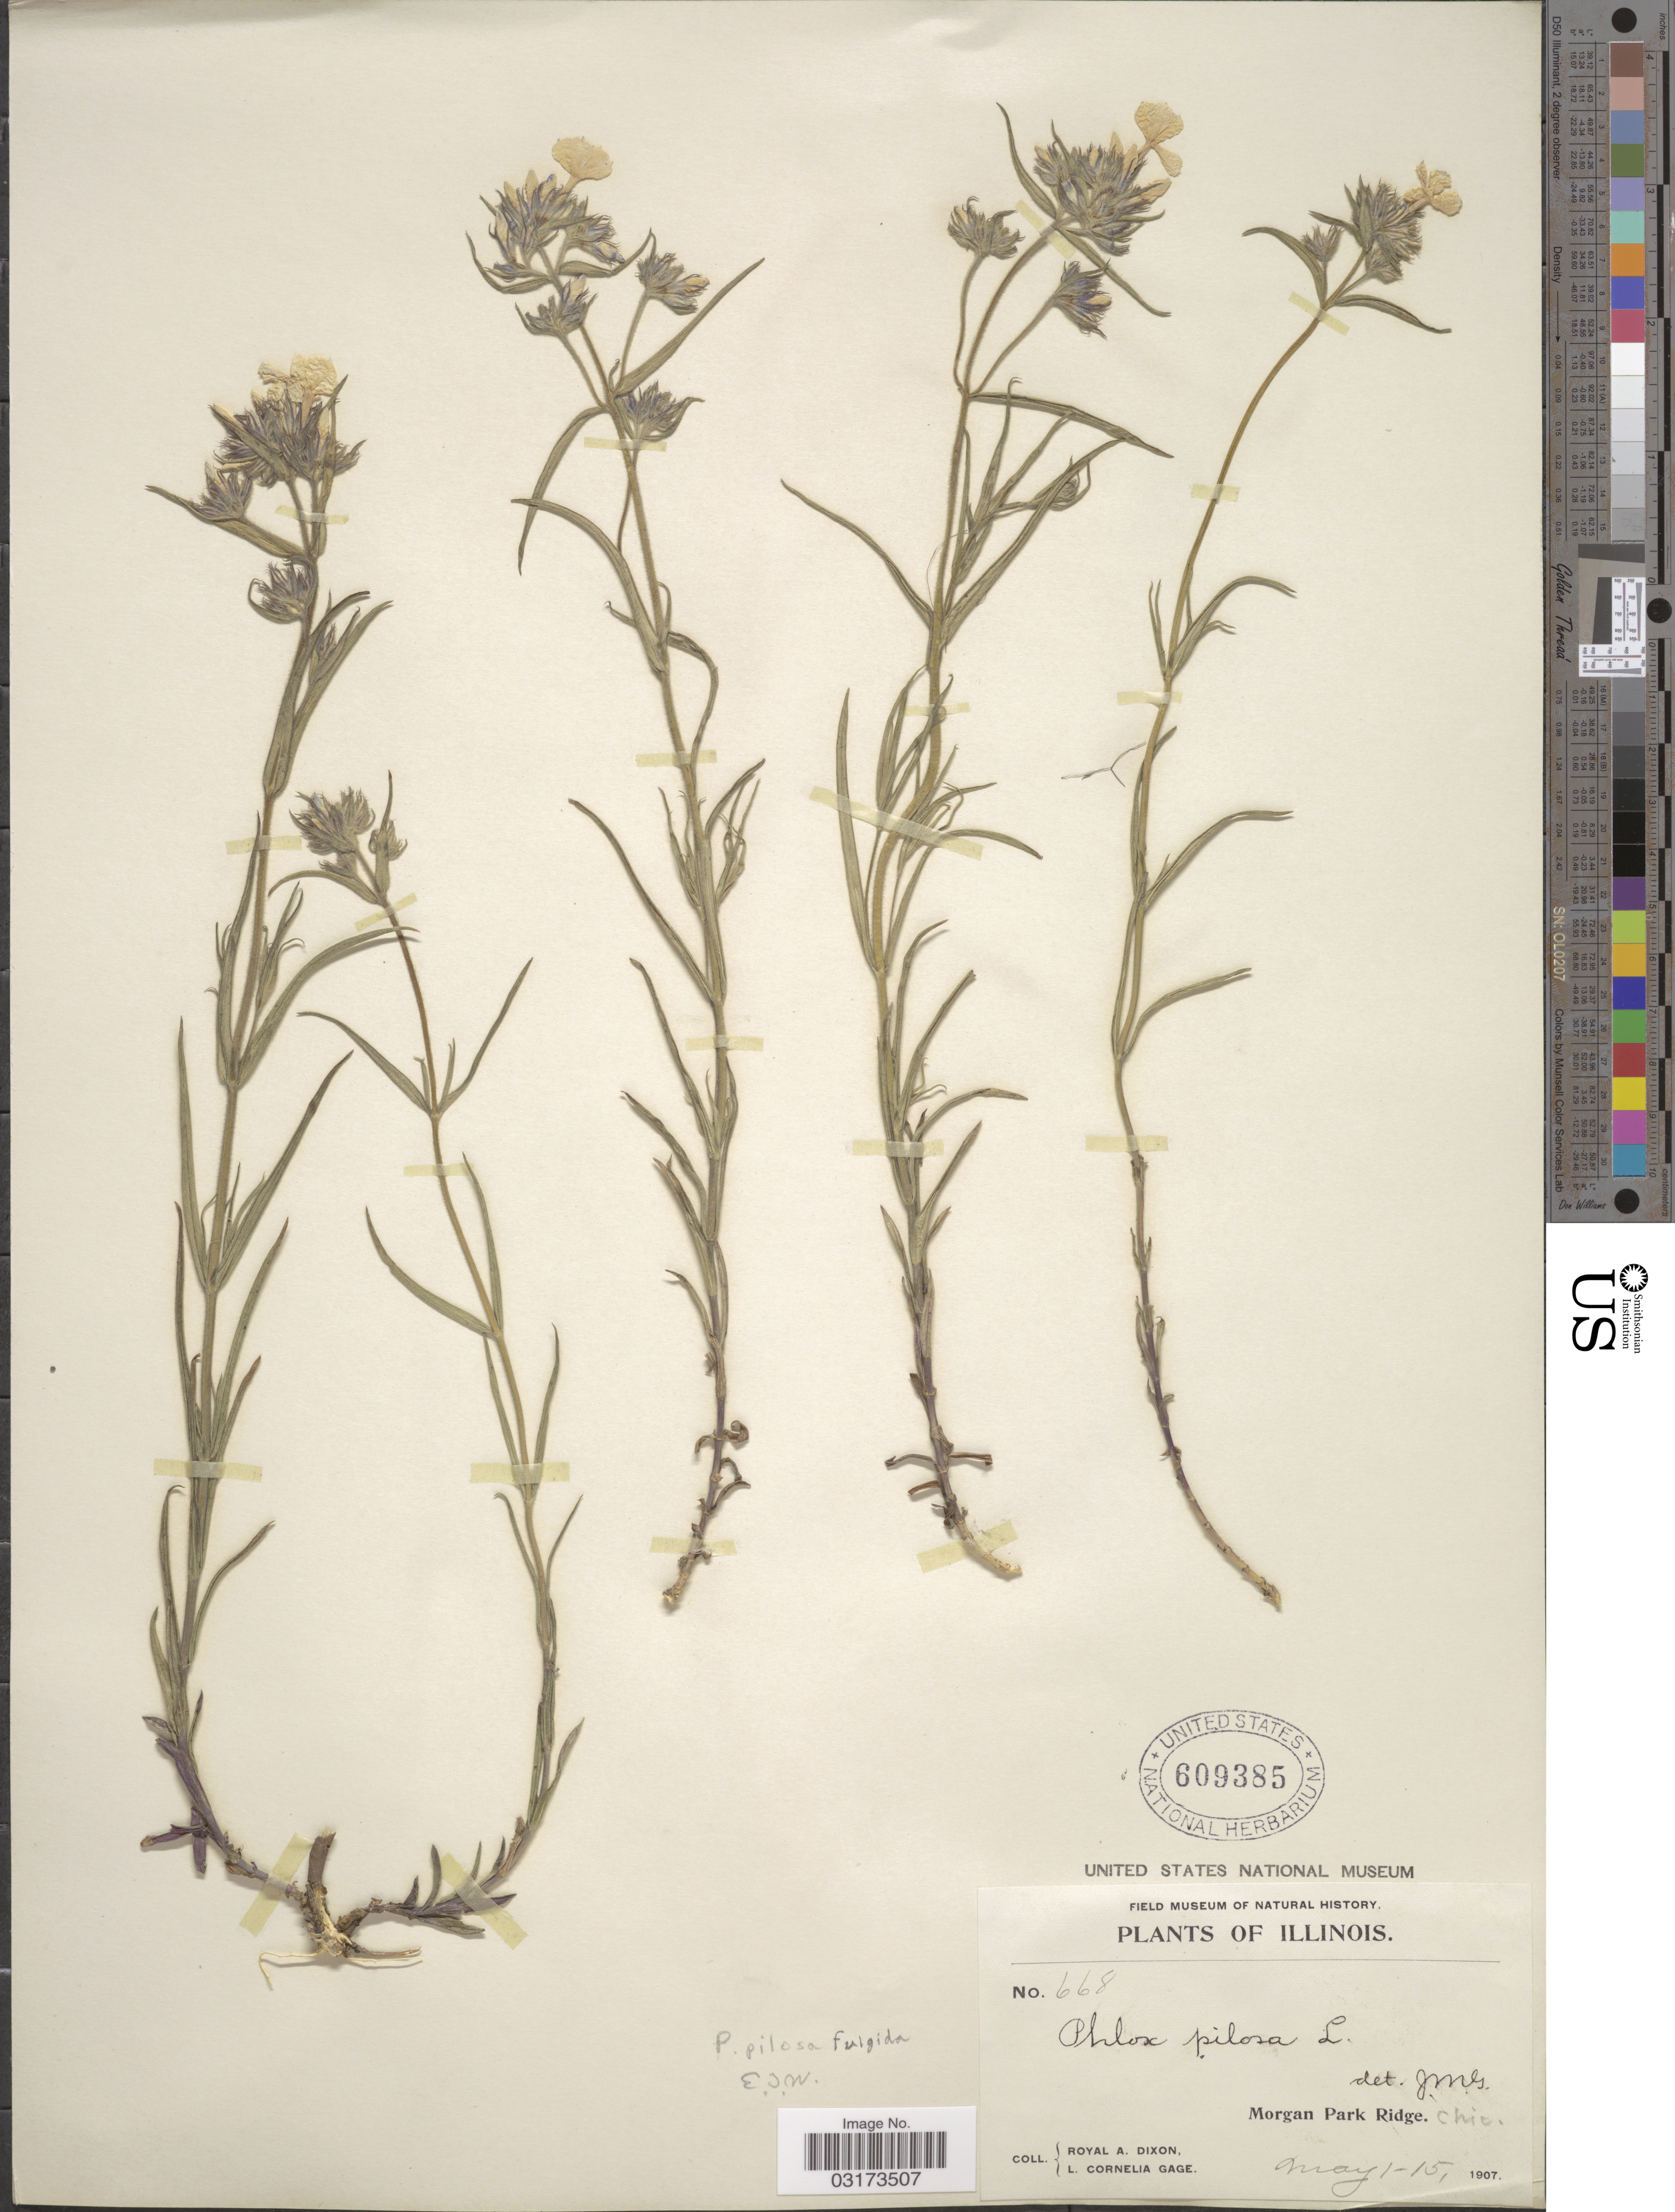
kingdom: Plantae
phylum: Tracheophyta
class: Magnoliopsida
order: Ericales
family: Polemoniaceae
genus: Phlox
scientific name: Phlox pilosa subsp. fulgida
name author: (Wherry) Wherry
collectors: R. A. Dixon & L. Gage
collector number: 668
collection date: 1907-05-01/1907-05-15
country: United States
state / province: Illinois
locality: Morgan Park Ridge. Chic.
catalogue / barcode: US 609385